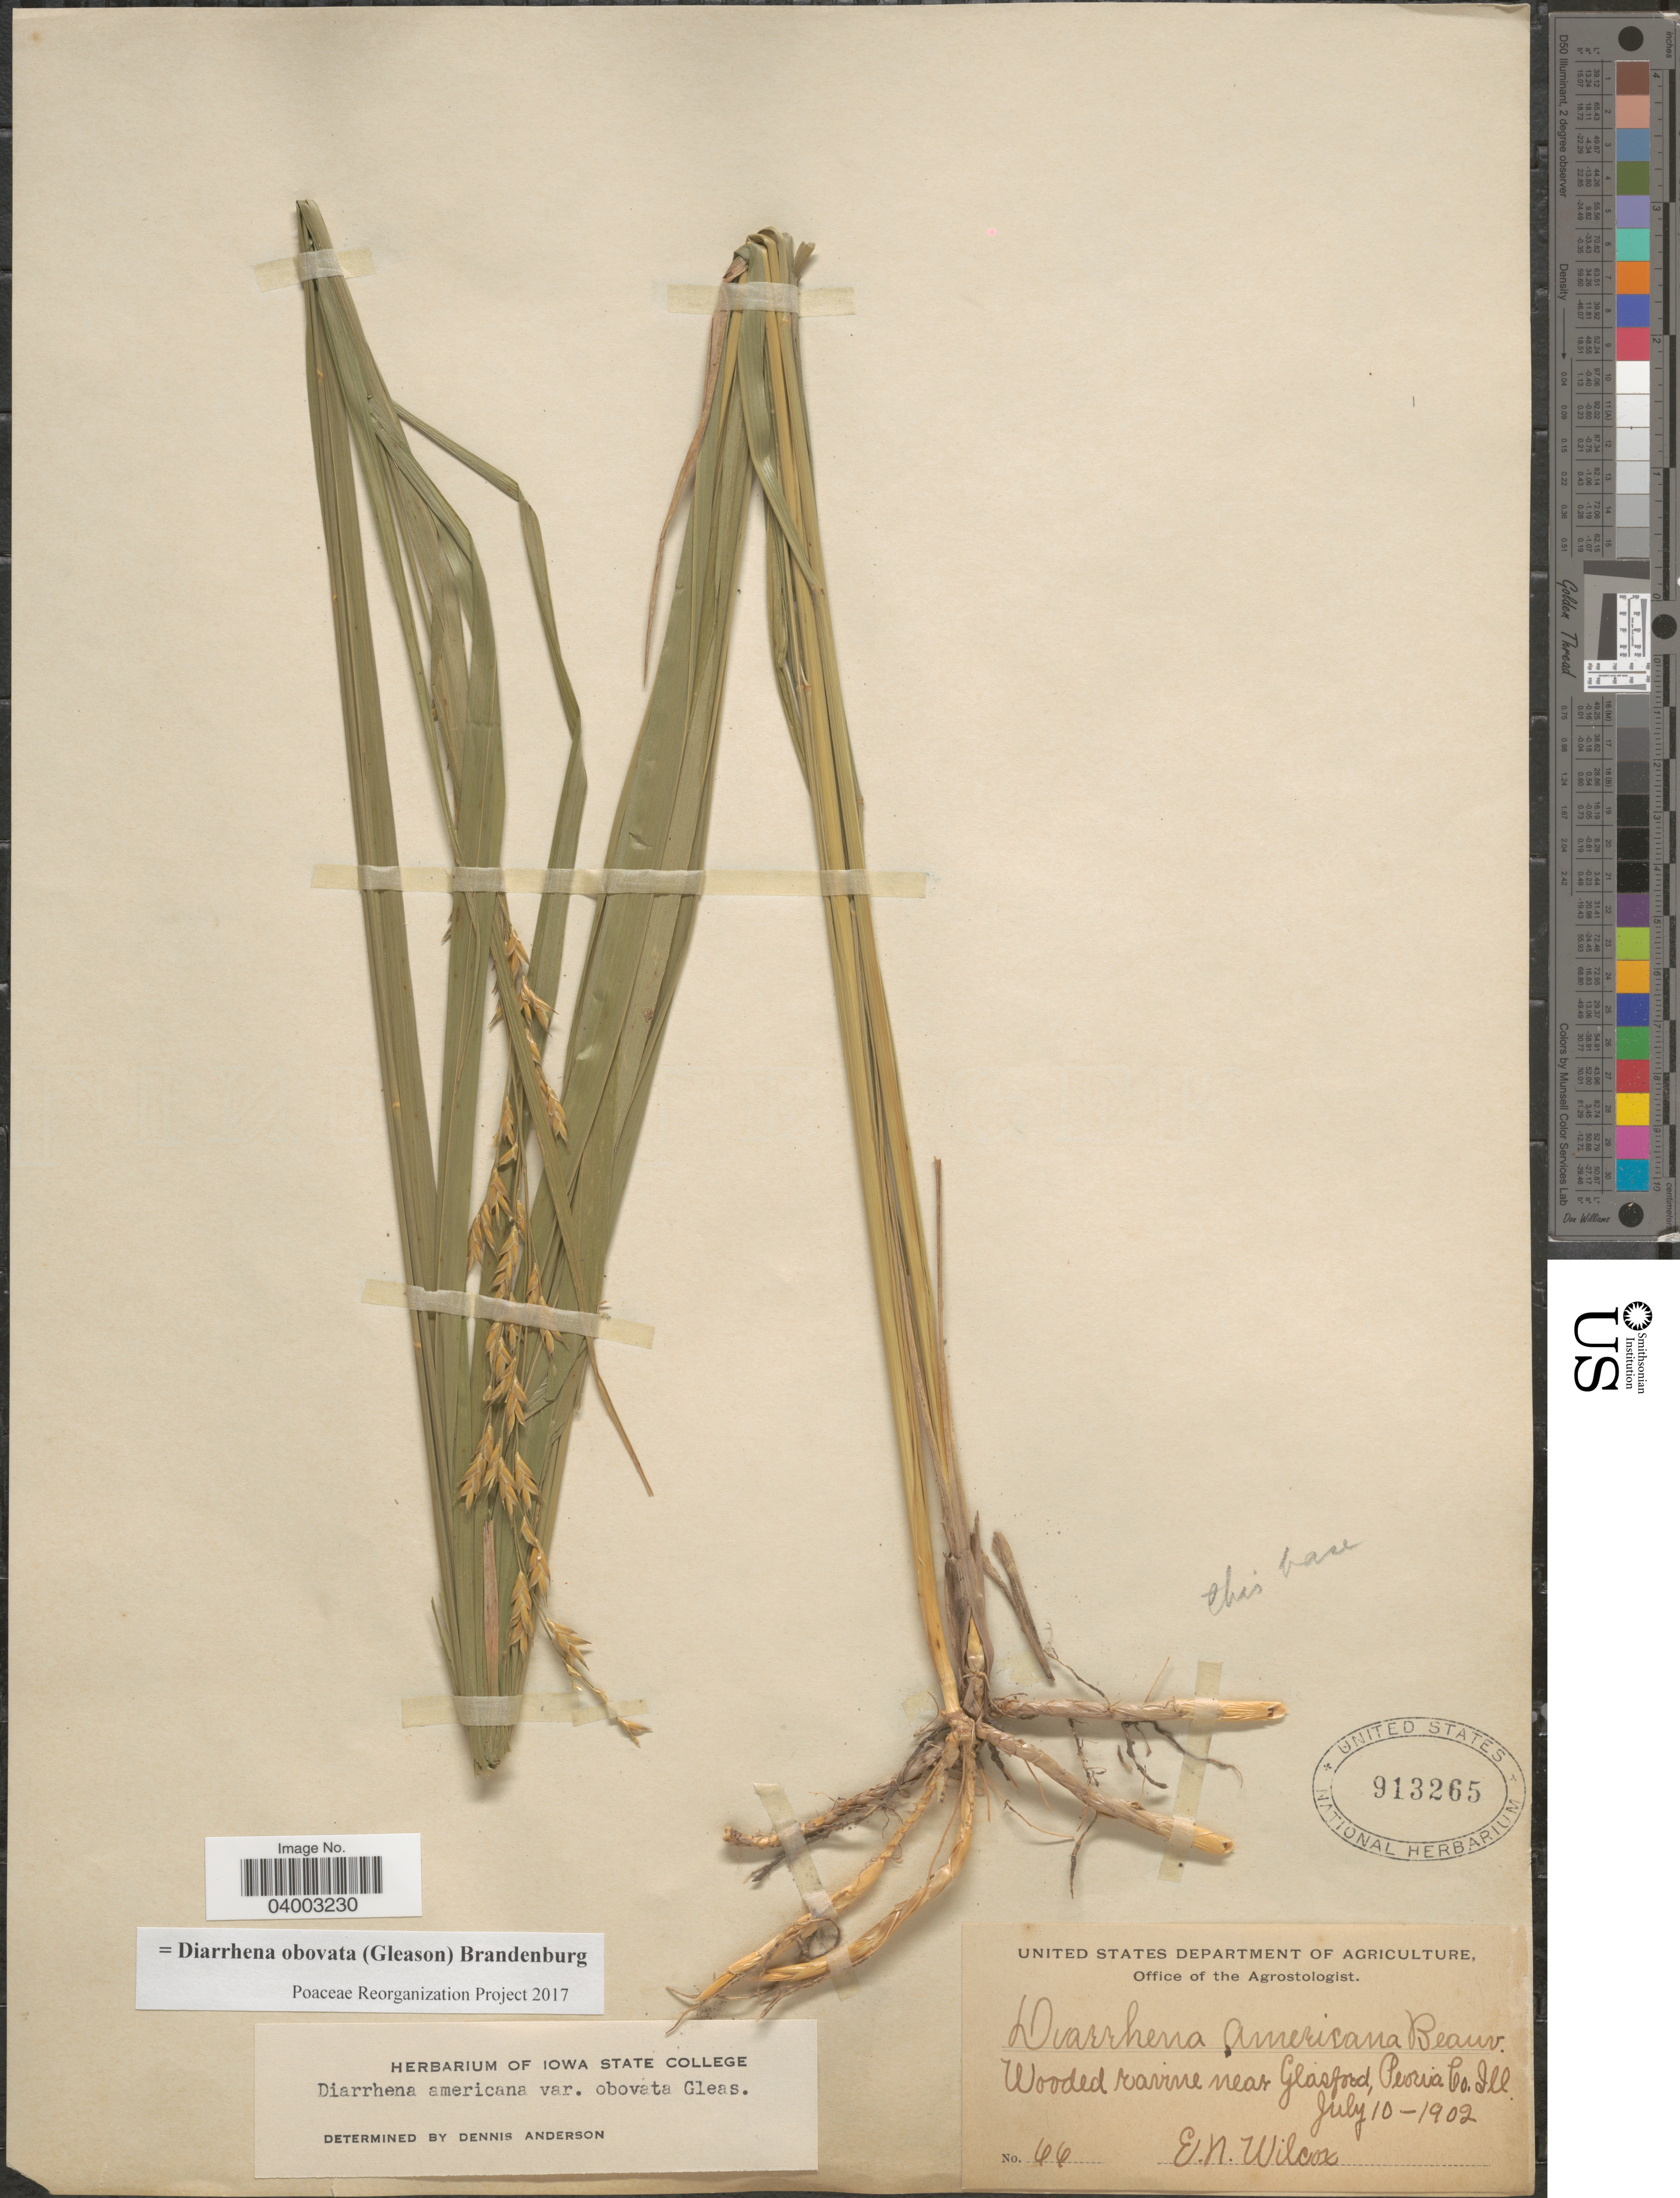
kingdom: Plantae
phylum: Tracheophyta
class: Liliopsida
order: Poales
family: Poaceae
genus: Diarrhena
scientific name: Diarrhena obovata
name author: (Gleason) Brandenburg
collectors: E. Wilcox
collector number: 66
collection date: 1902-07-10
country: United States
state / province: Illinois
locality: Wooded ravine near Glasford, Peoria Co.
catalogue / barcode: US 913265